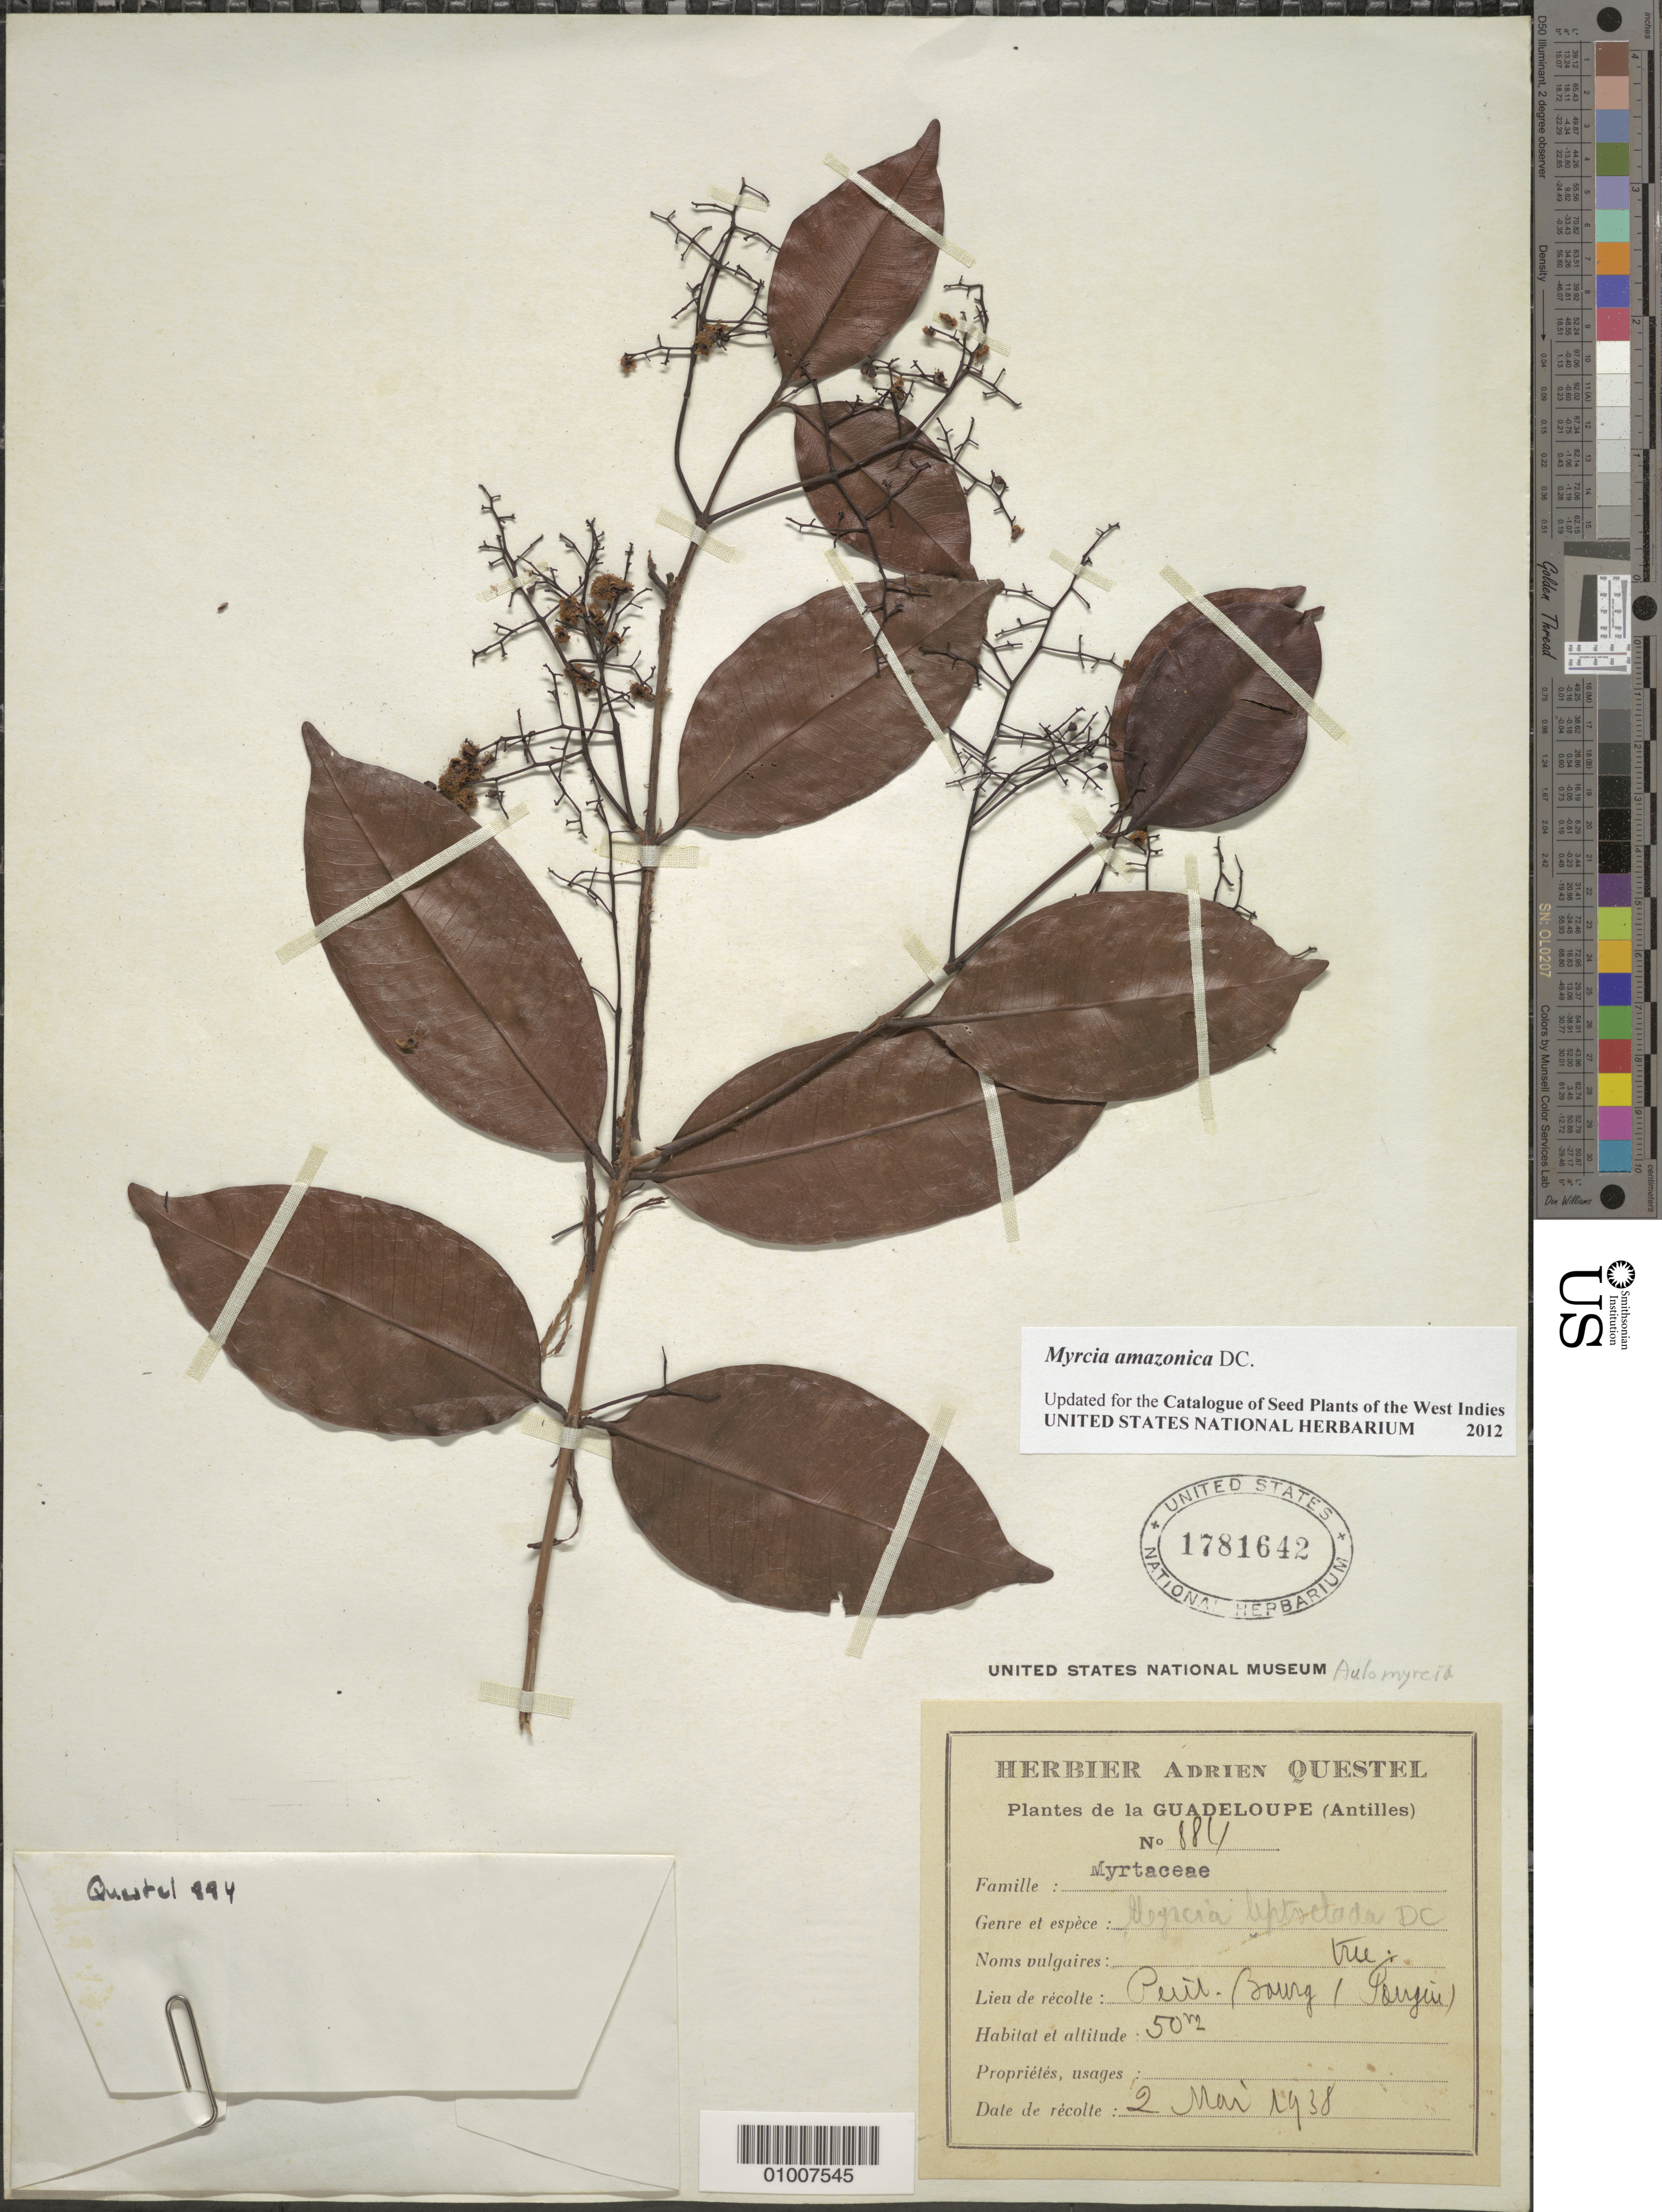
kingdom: Plantae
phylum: Tracheophyta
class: Magnoliopsida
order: Myrtales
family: Myrtaceae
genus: Myrcia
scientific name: Myrcia amazonica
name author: DC.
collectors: A. Questel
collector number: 884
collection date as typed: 02 May 1938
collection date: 1938-05-02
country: Guadeloupe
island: Basse Terre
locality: Petit-Bourg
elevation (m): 50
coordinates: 0 N, 0 E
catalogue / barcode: US 1781642